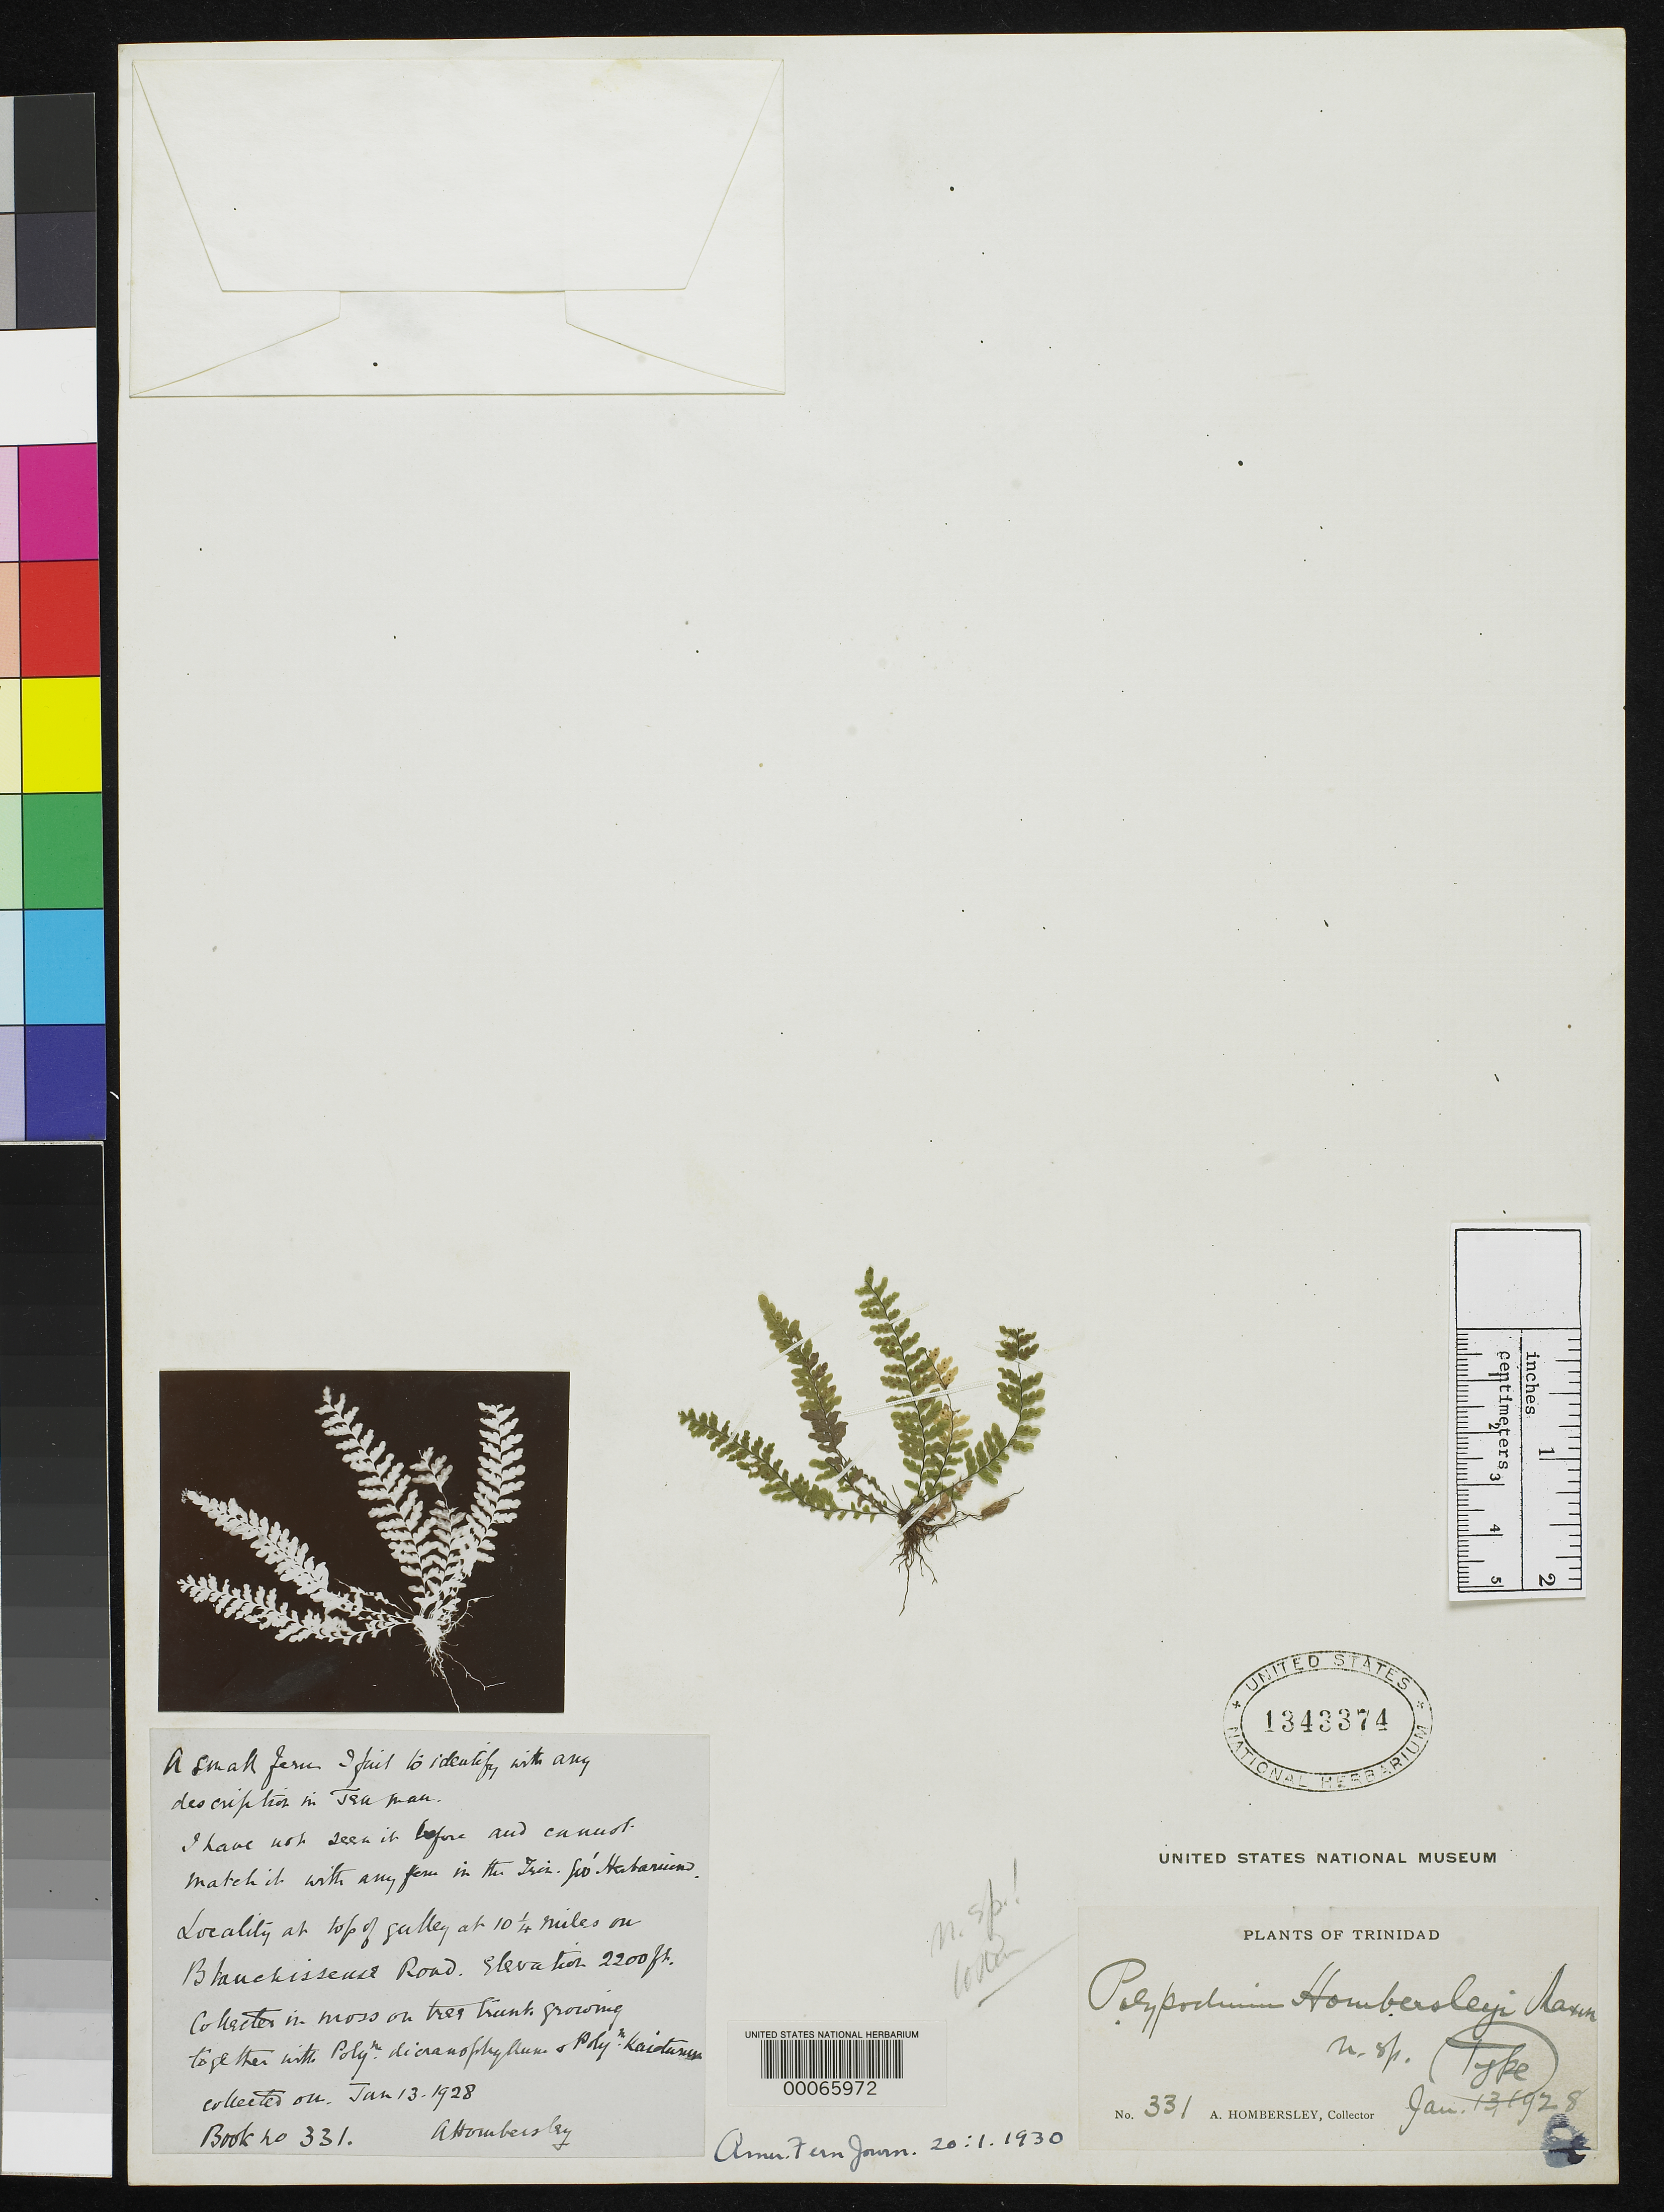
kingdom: Plantae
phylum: Tracheophyta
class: Polypodiopsida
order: Polypodiales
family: Polypodiaceae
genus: Polypodium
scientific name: Polypodium hombersleyi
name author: Maxon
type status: Holotype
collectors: A. Hombersley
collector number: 331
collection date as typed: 13 Jan 1928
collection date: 1928-01-13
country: Trinidad and Tobago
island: Trinidad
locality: Blanchiscense road.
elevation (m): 671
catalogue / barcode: US 1343374